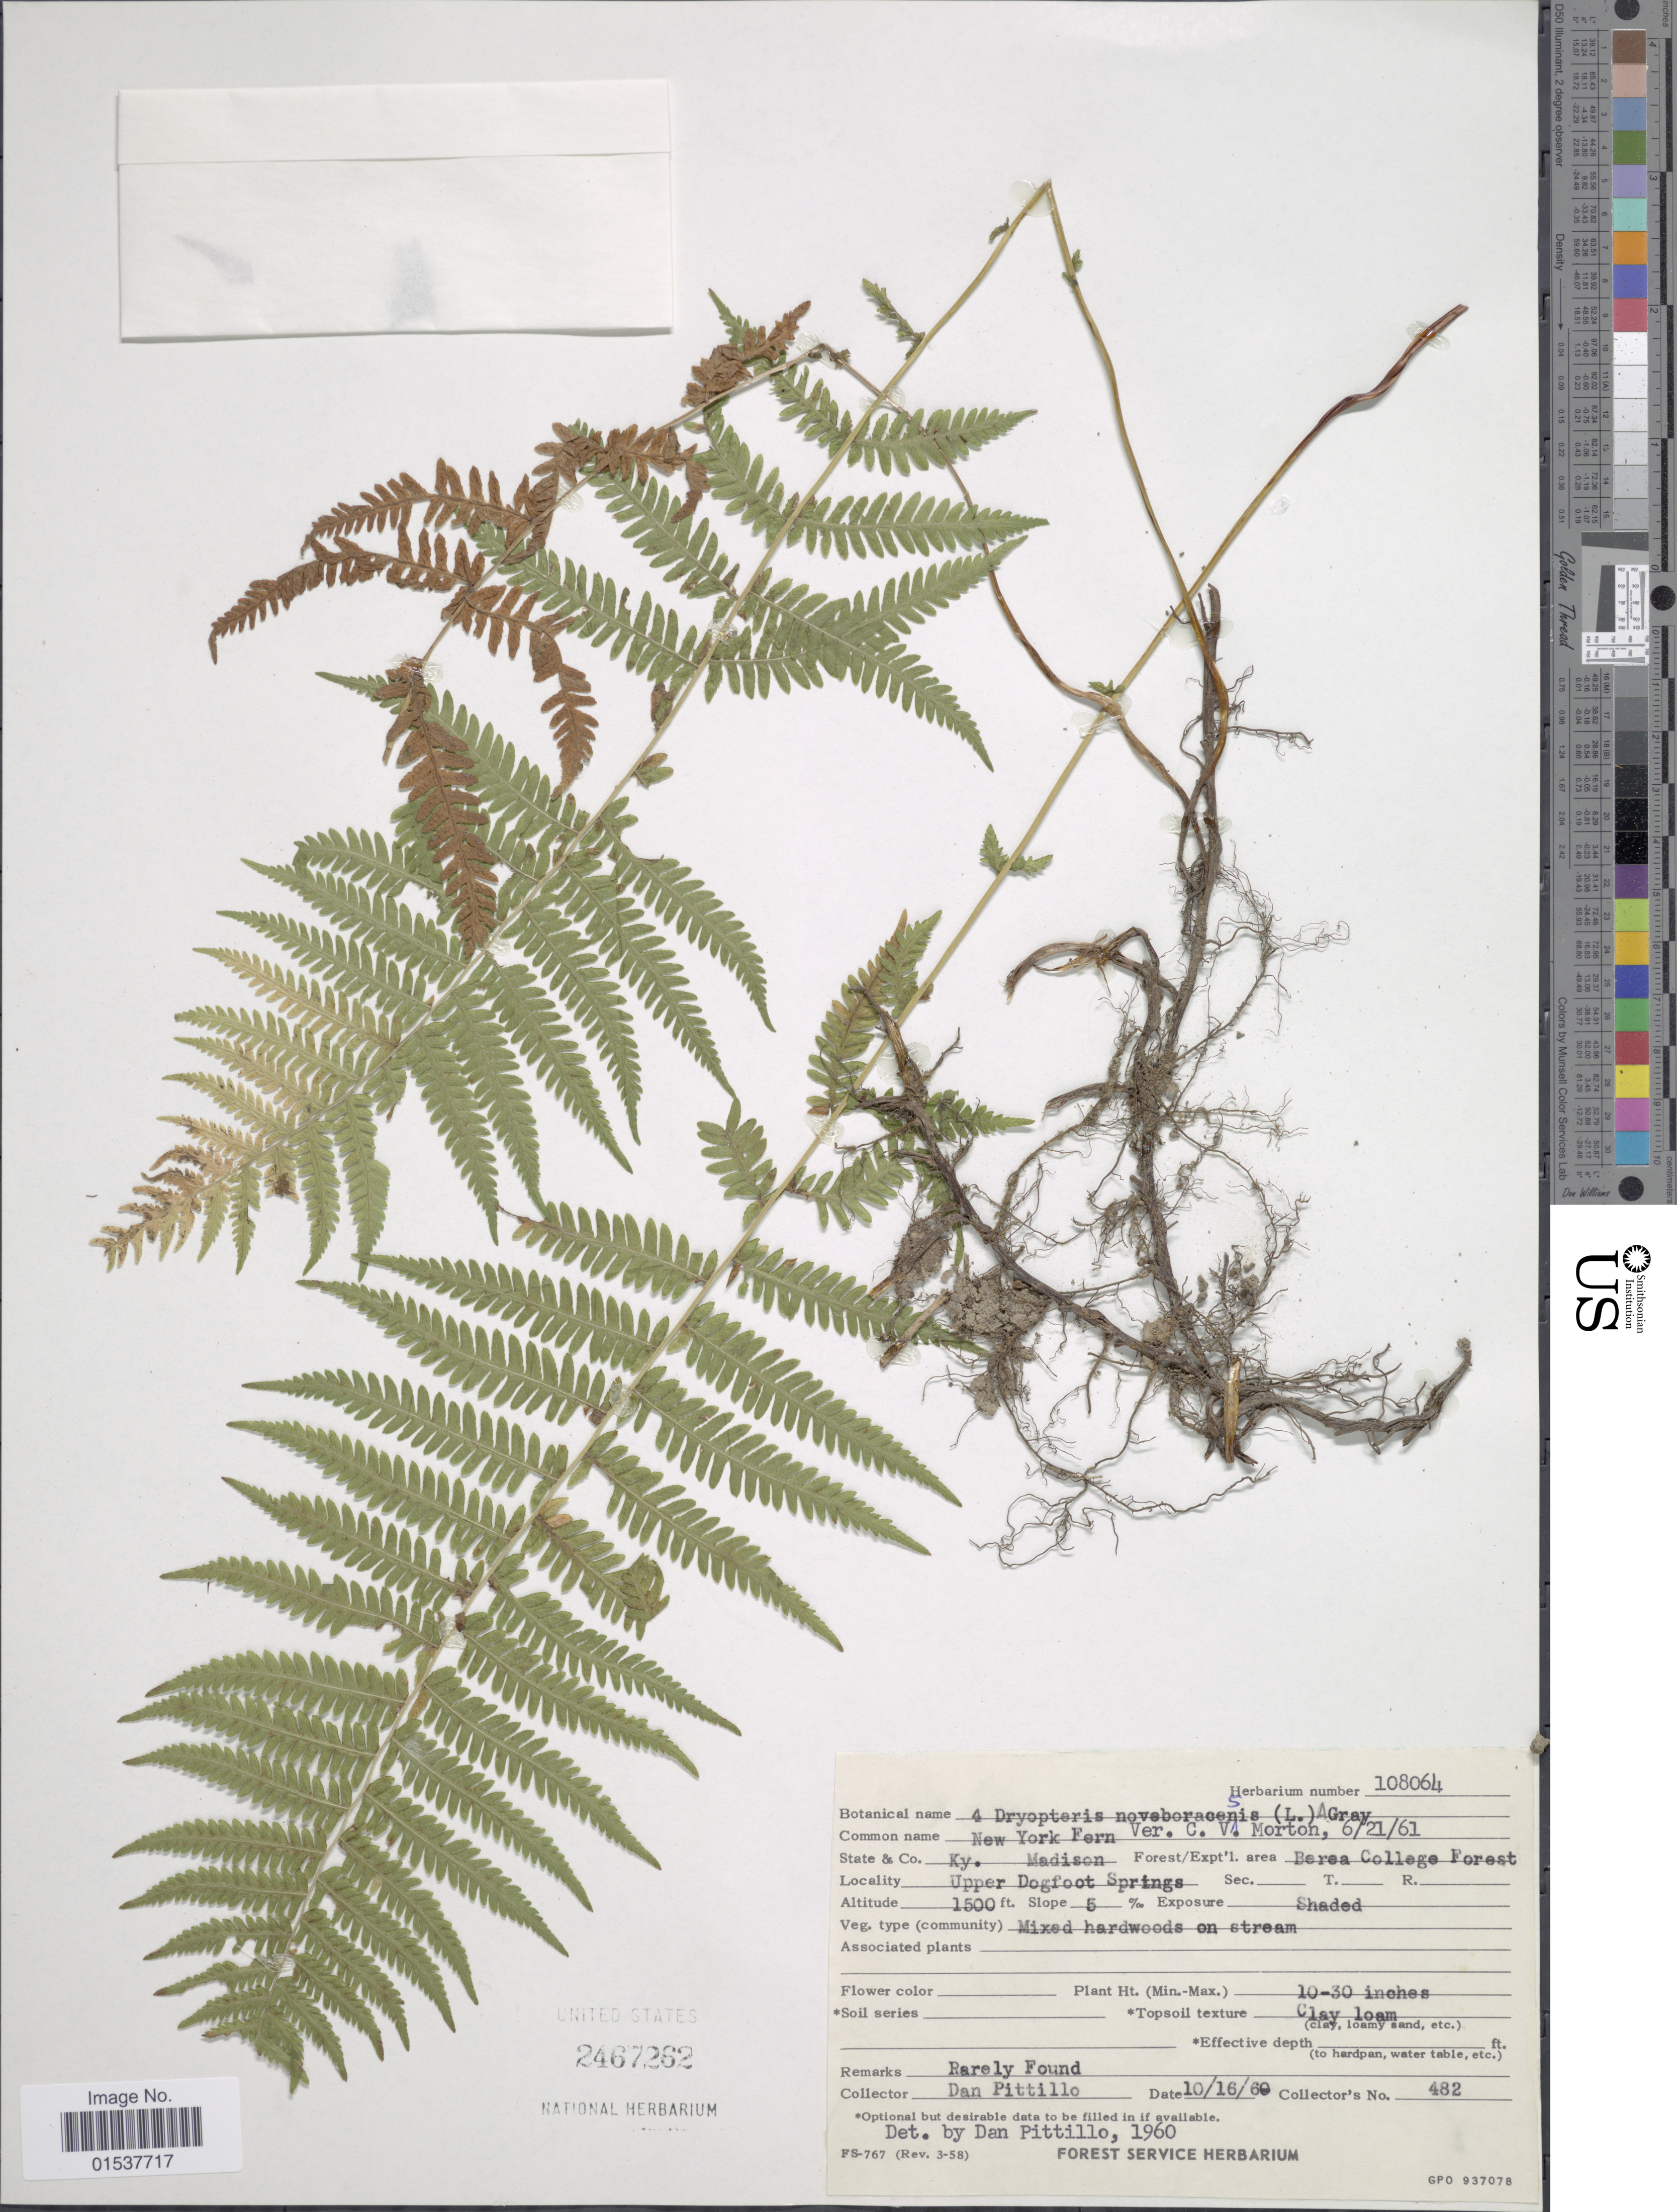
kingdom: Plantae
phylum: Tracheophyta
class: Polypodiopsida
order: Polypodiales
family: Thelypteridaceae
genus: Parathelypteris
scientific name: Parathelypteris noveboracensis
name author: (L.) Ching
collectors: D. Pittillo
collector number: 482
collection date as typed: Transcribed d/m/y: 16/10/60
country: United States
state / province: Kentucky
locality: Ky., Madison, Berea College Forest, Upper Dogfoot Springs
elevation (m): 457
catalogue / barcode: US 2467262